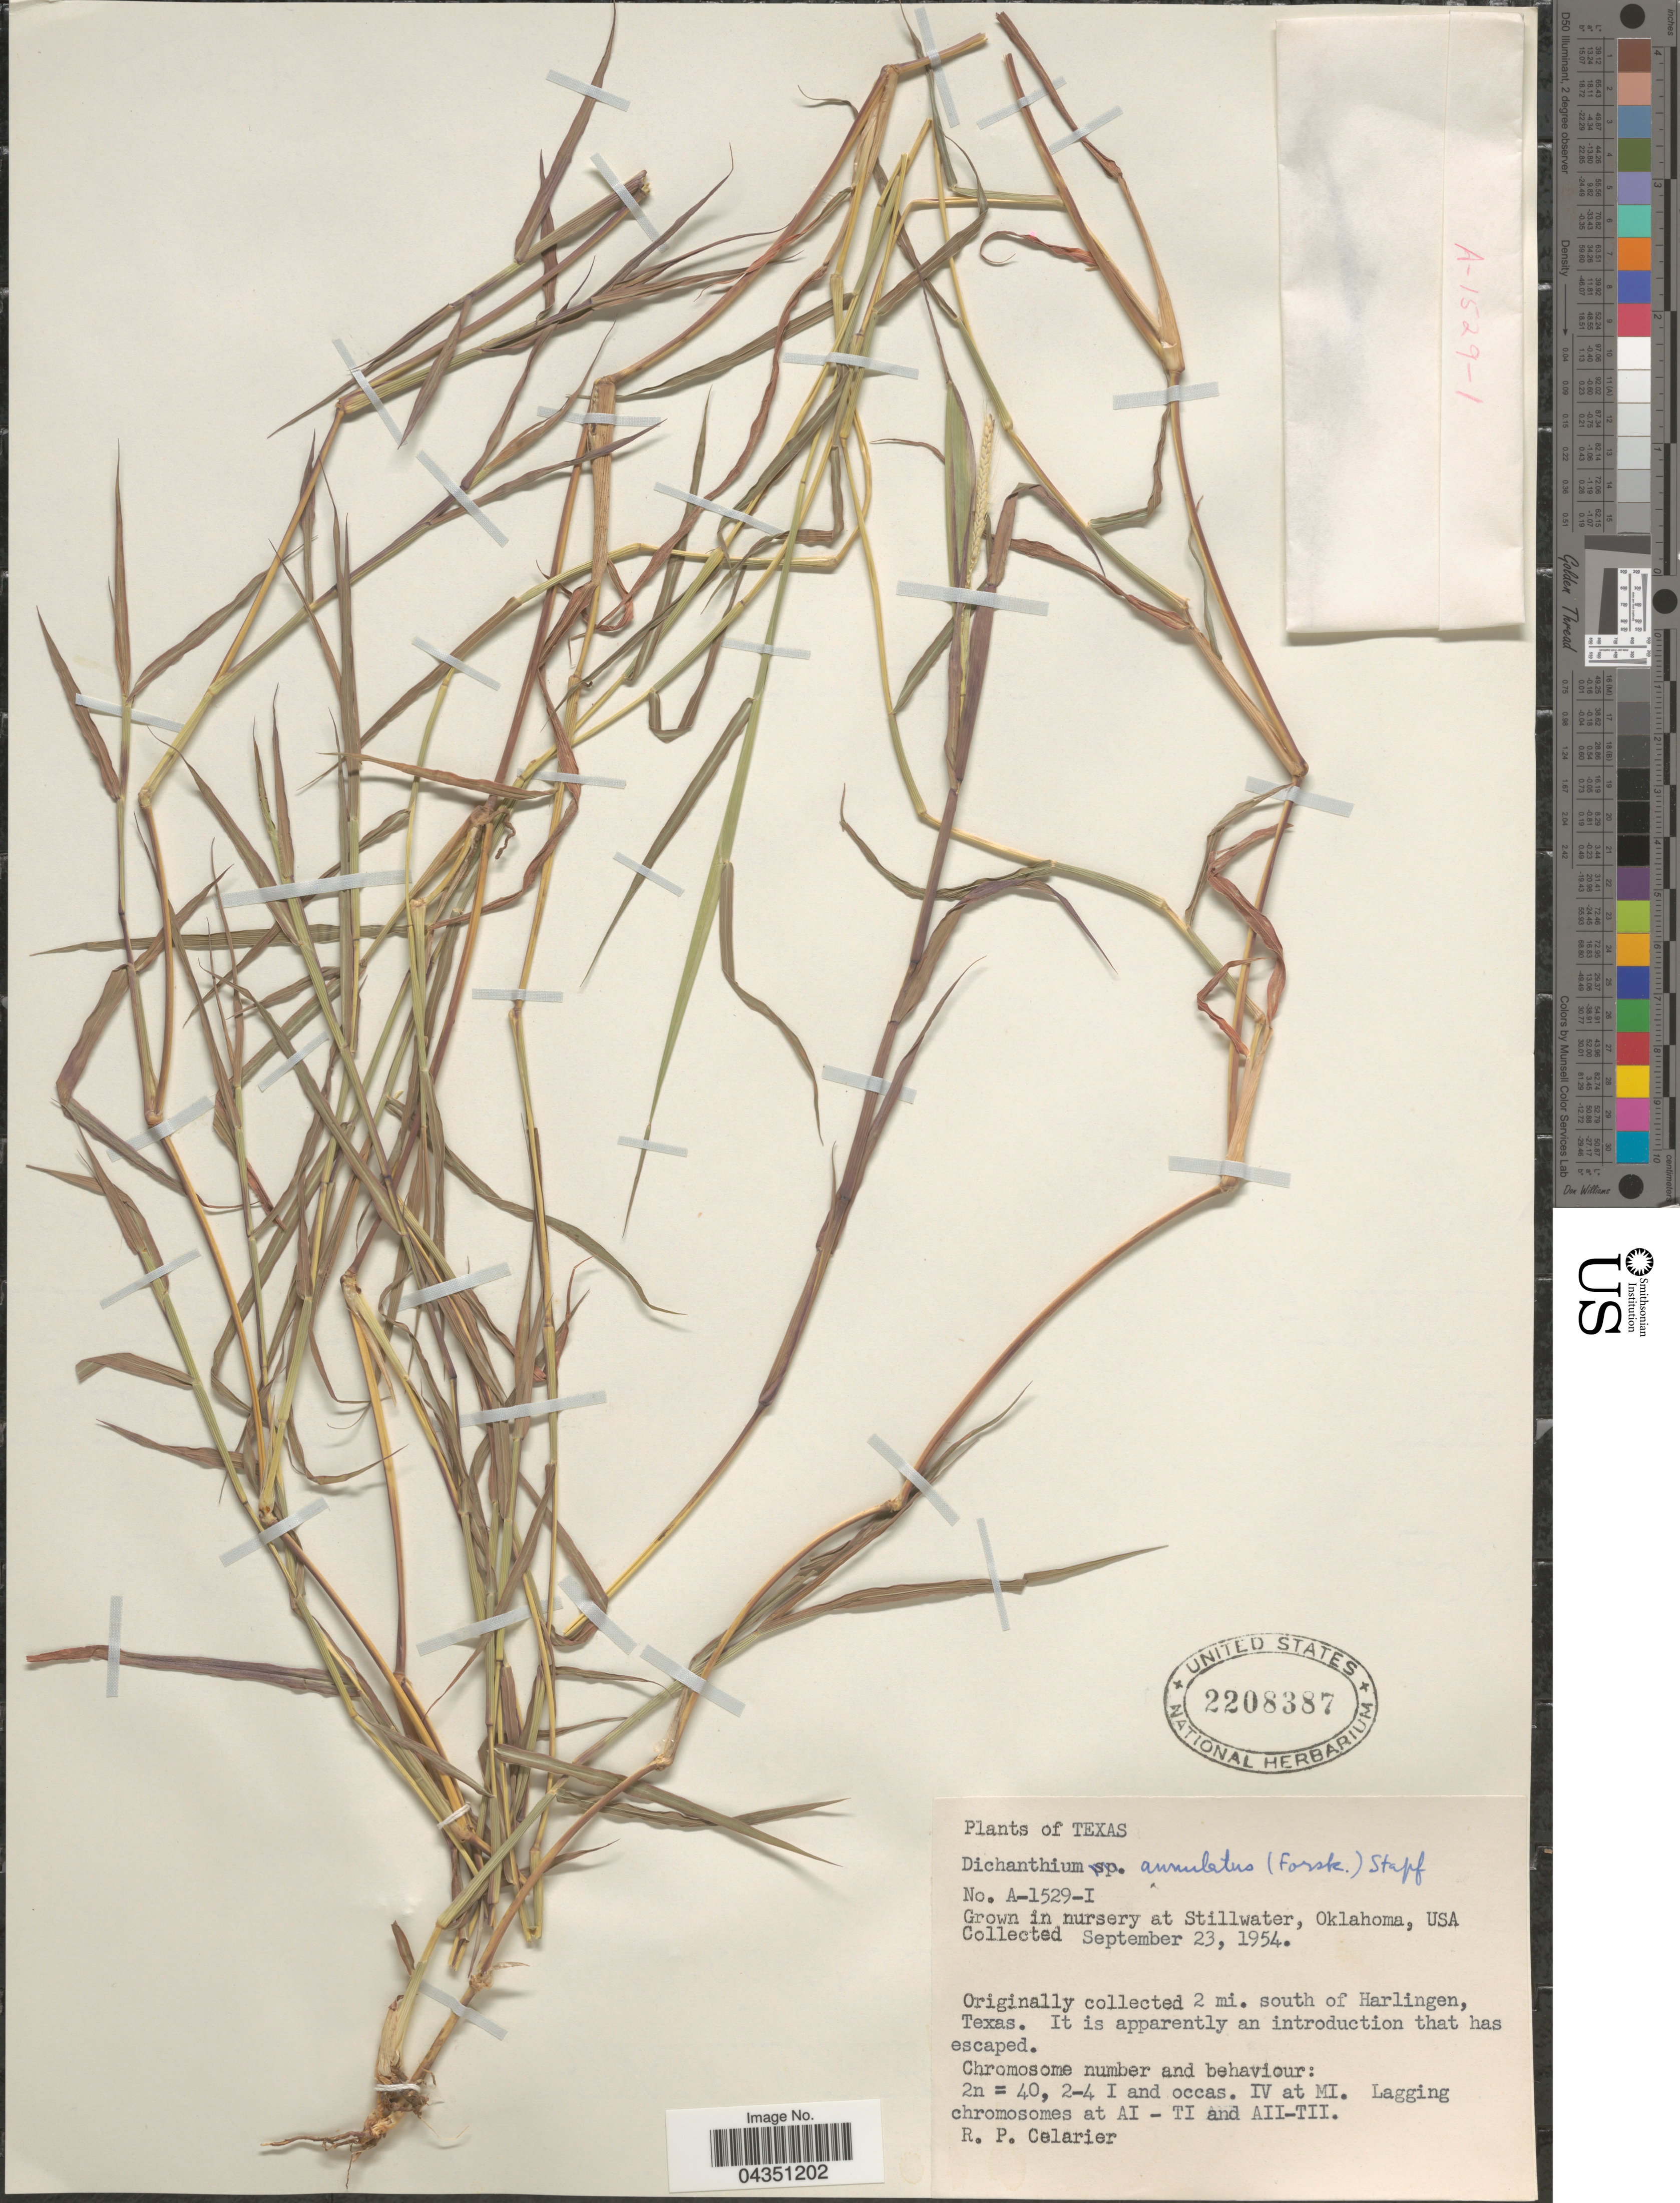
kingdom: Plantae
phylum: Tracheophyta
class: Liliopsida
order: Poales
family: Poaceae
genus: Dichanthium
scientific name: Dichanthium annulatum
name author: (Forssk.) Stapf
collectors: R. Celarier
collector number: A-1529-I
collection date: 1954-09-23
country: United States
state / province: Oklahoma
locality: In nursery at Stillwater.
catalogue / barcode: US 2208387